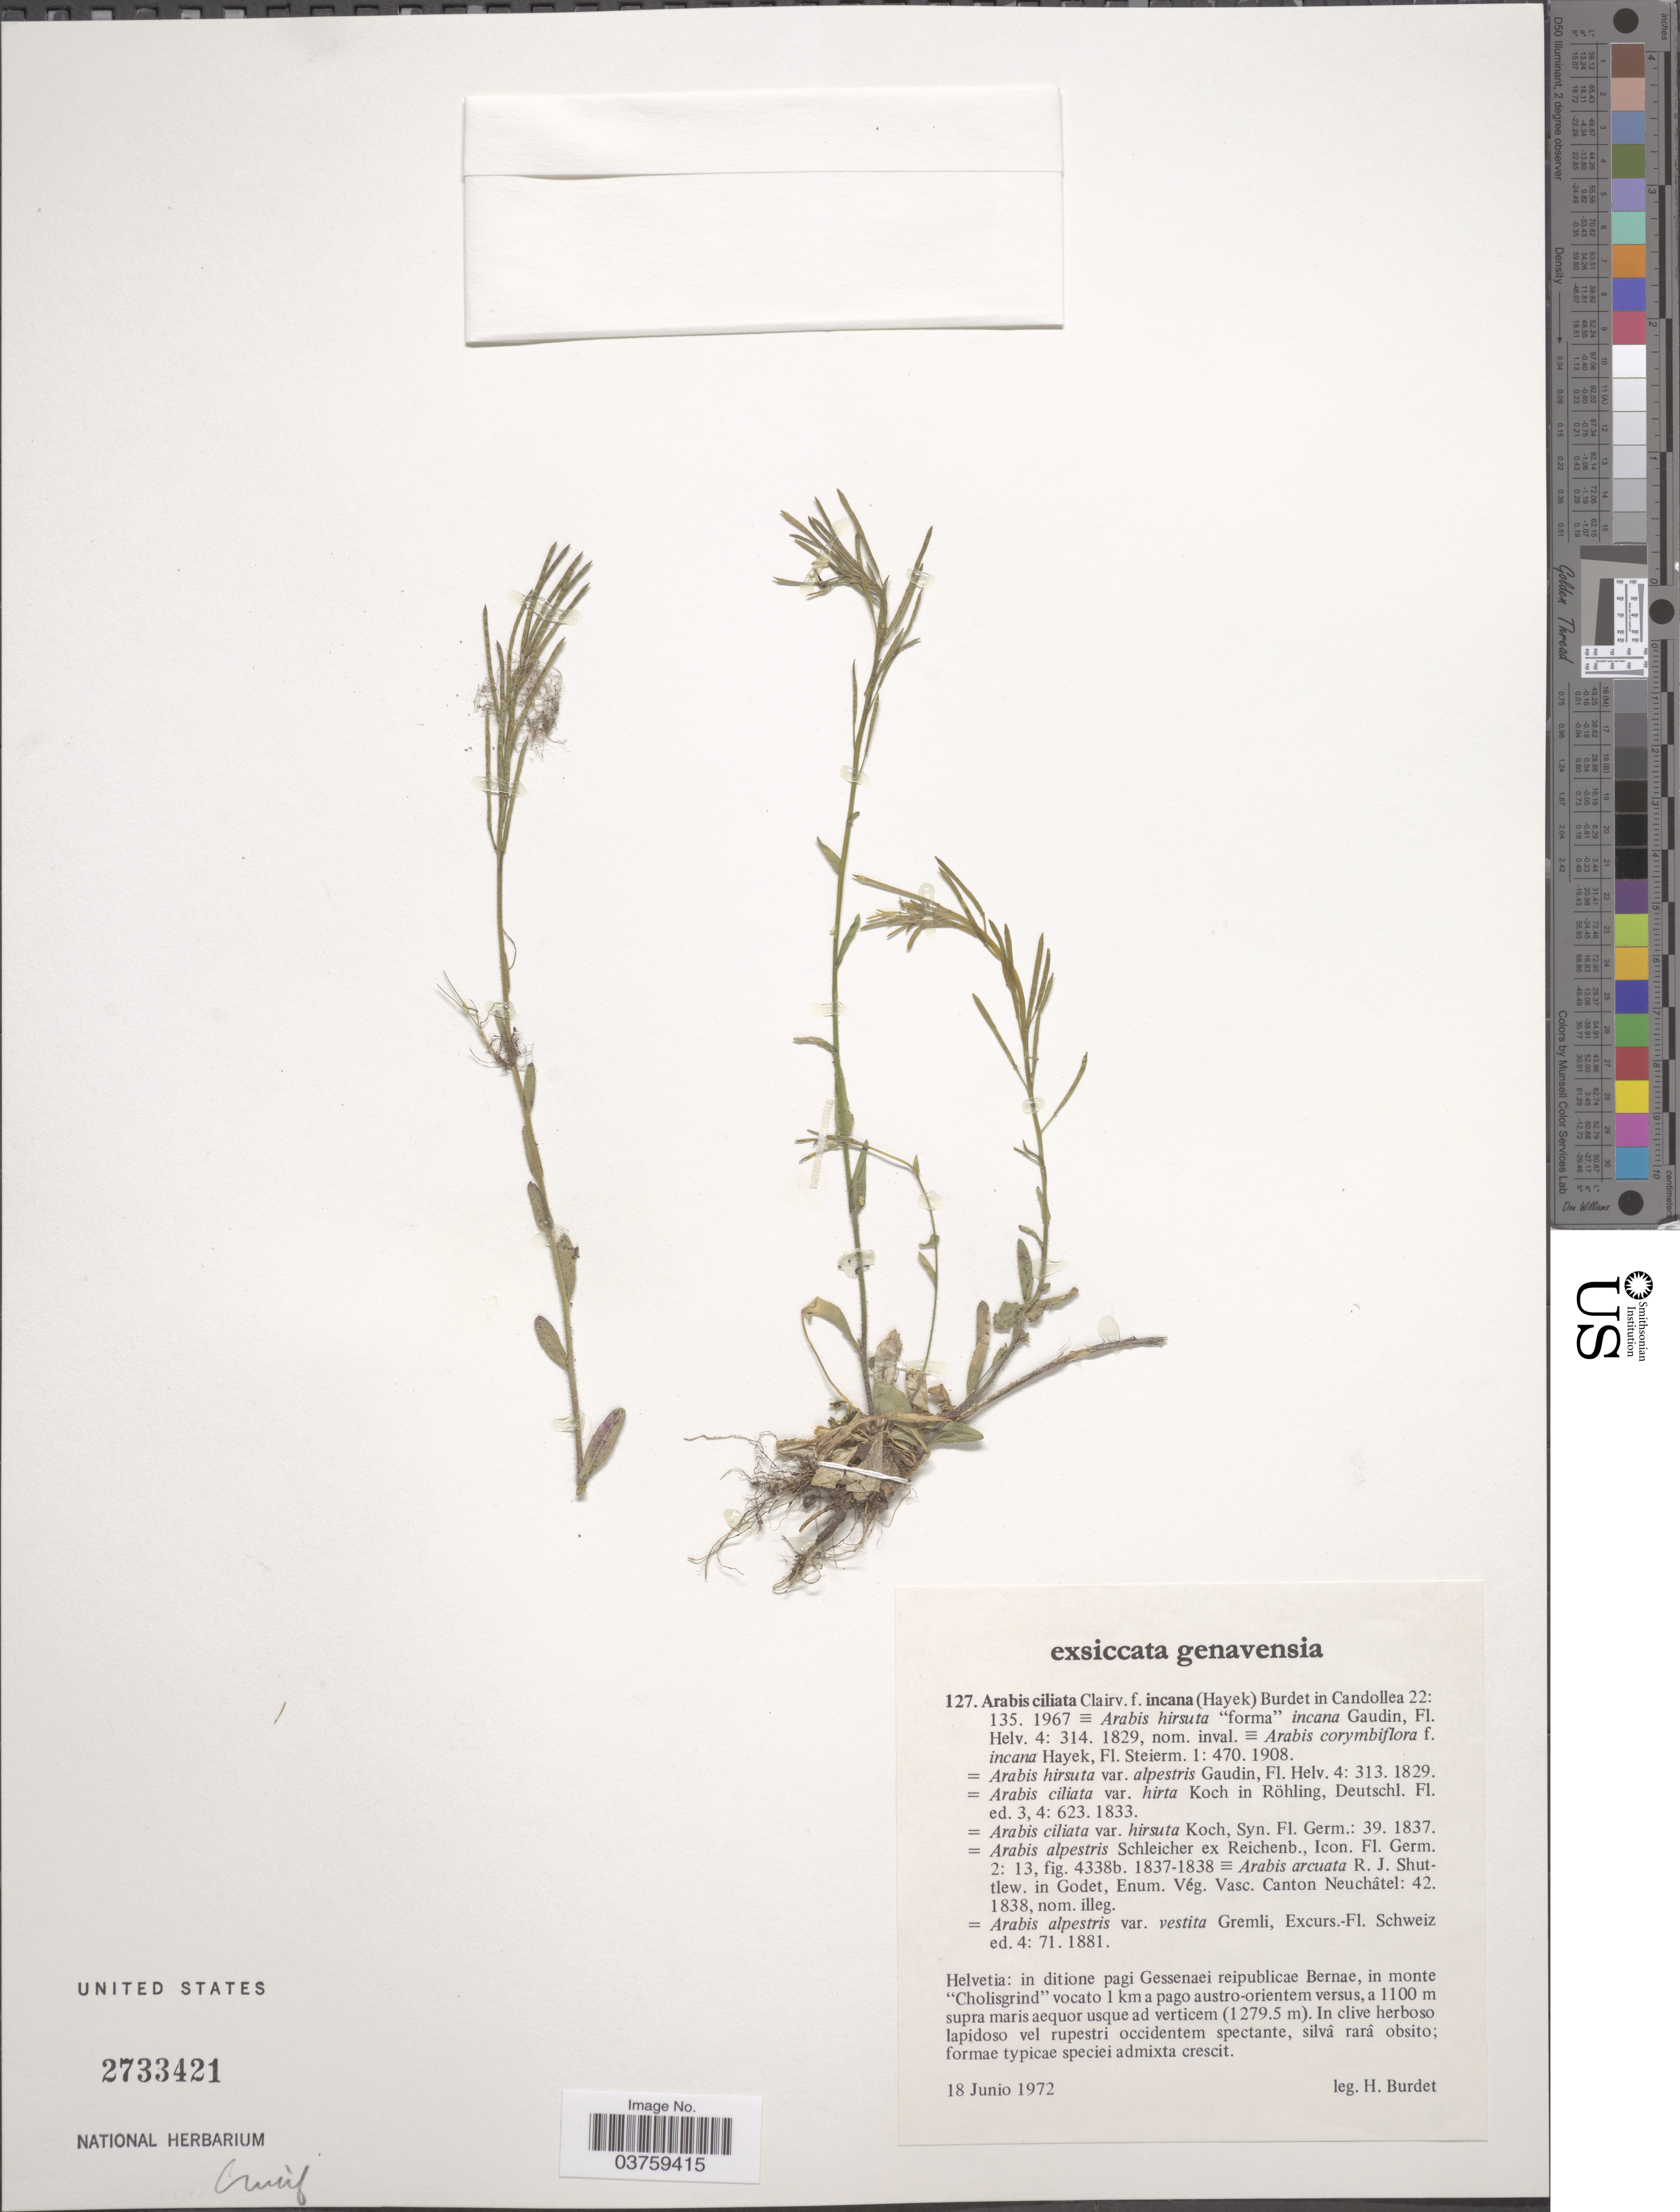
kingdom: Plantae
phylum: Tracheophyta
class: Magnoliopsida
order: Brassicales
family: Brassicaceae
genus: Arabis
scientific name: Arabis ciliata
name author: W.T. Aiton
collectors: H. M. Burdet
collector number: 127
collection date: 1972-06-18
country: Switzerland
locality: Genavensia. Helvetia: in ditione pagi Geddenaei reipublicae Bernae, in monte "Cholisgrind" vocato 1 km a pago austro-orientem versus, supra maris aequor usque ad verticem. In clive herboso lapidoso vel rupestri occidentem spectante, silva rara obsito; formae typicae speciei admixta crescit.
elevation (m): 1100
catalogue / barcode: US 2733421